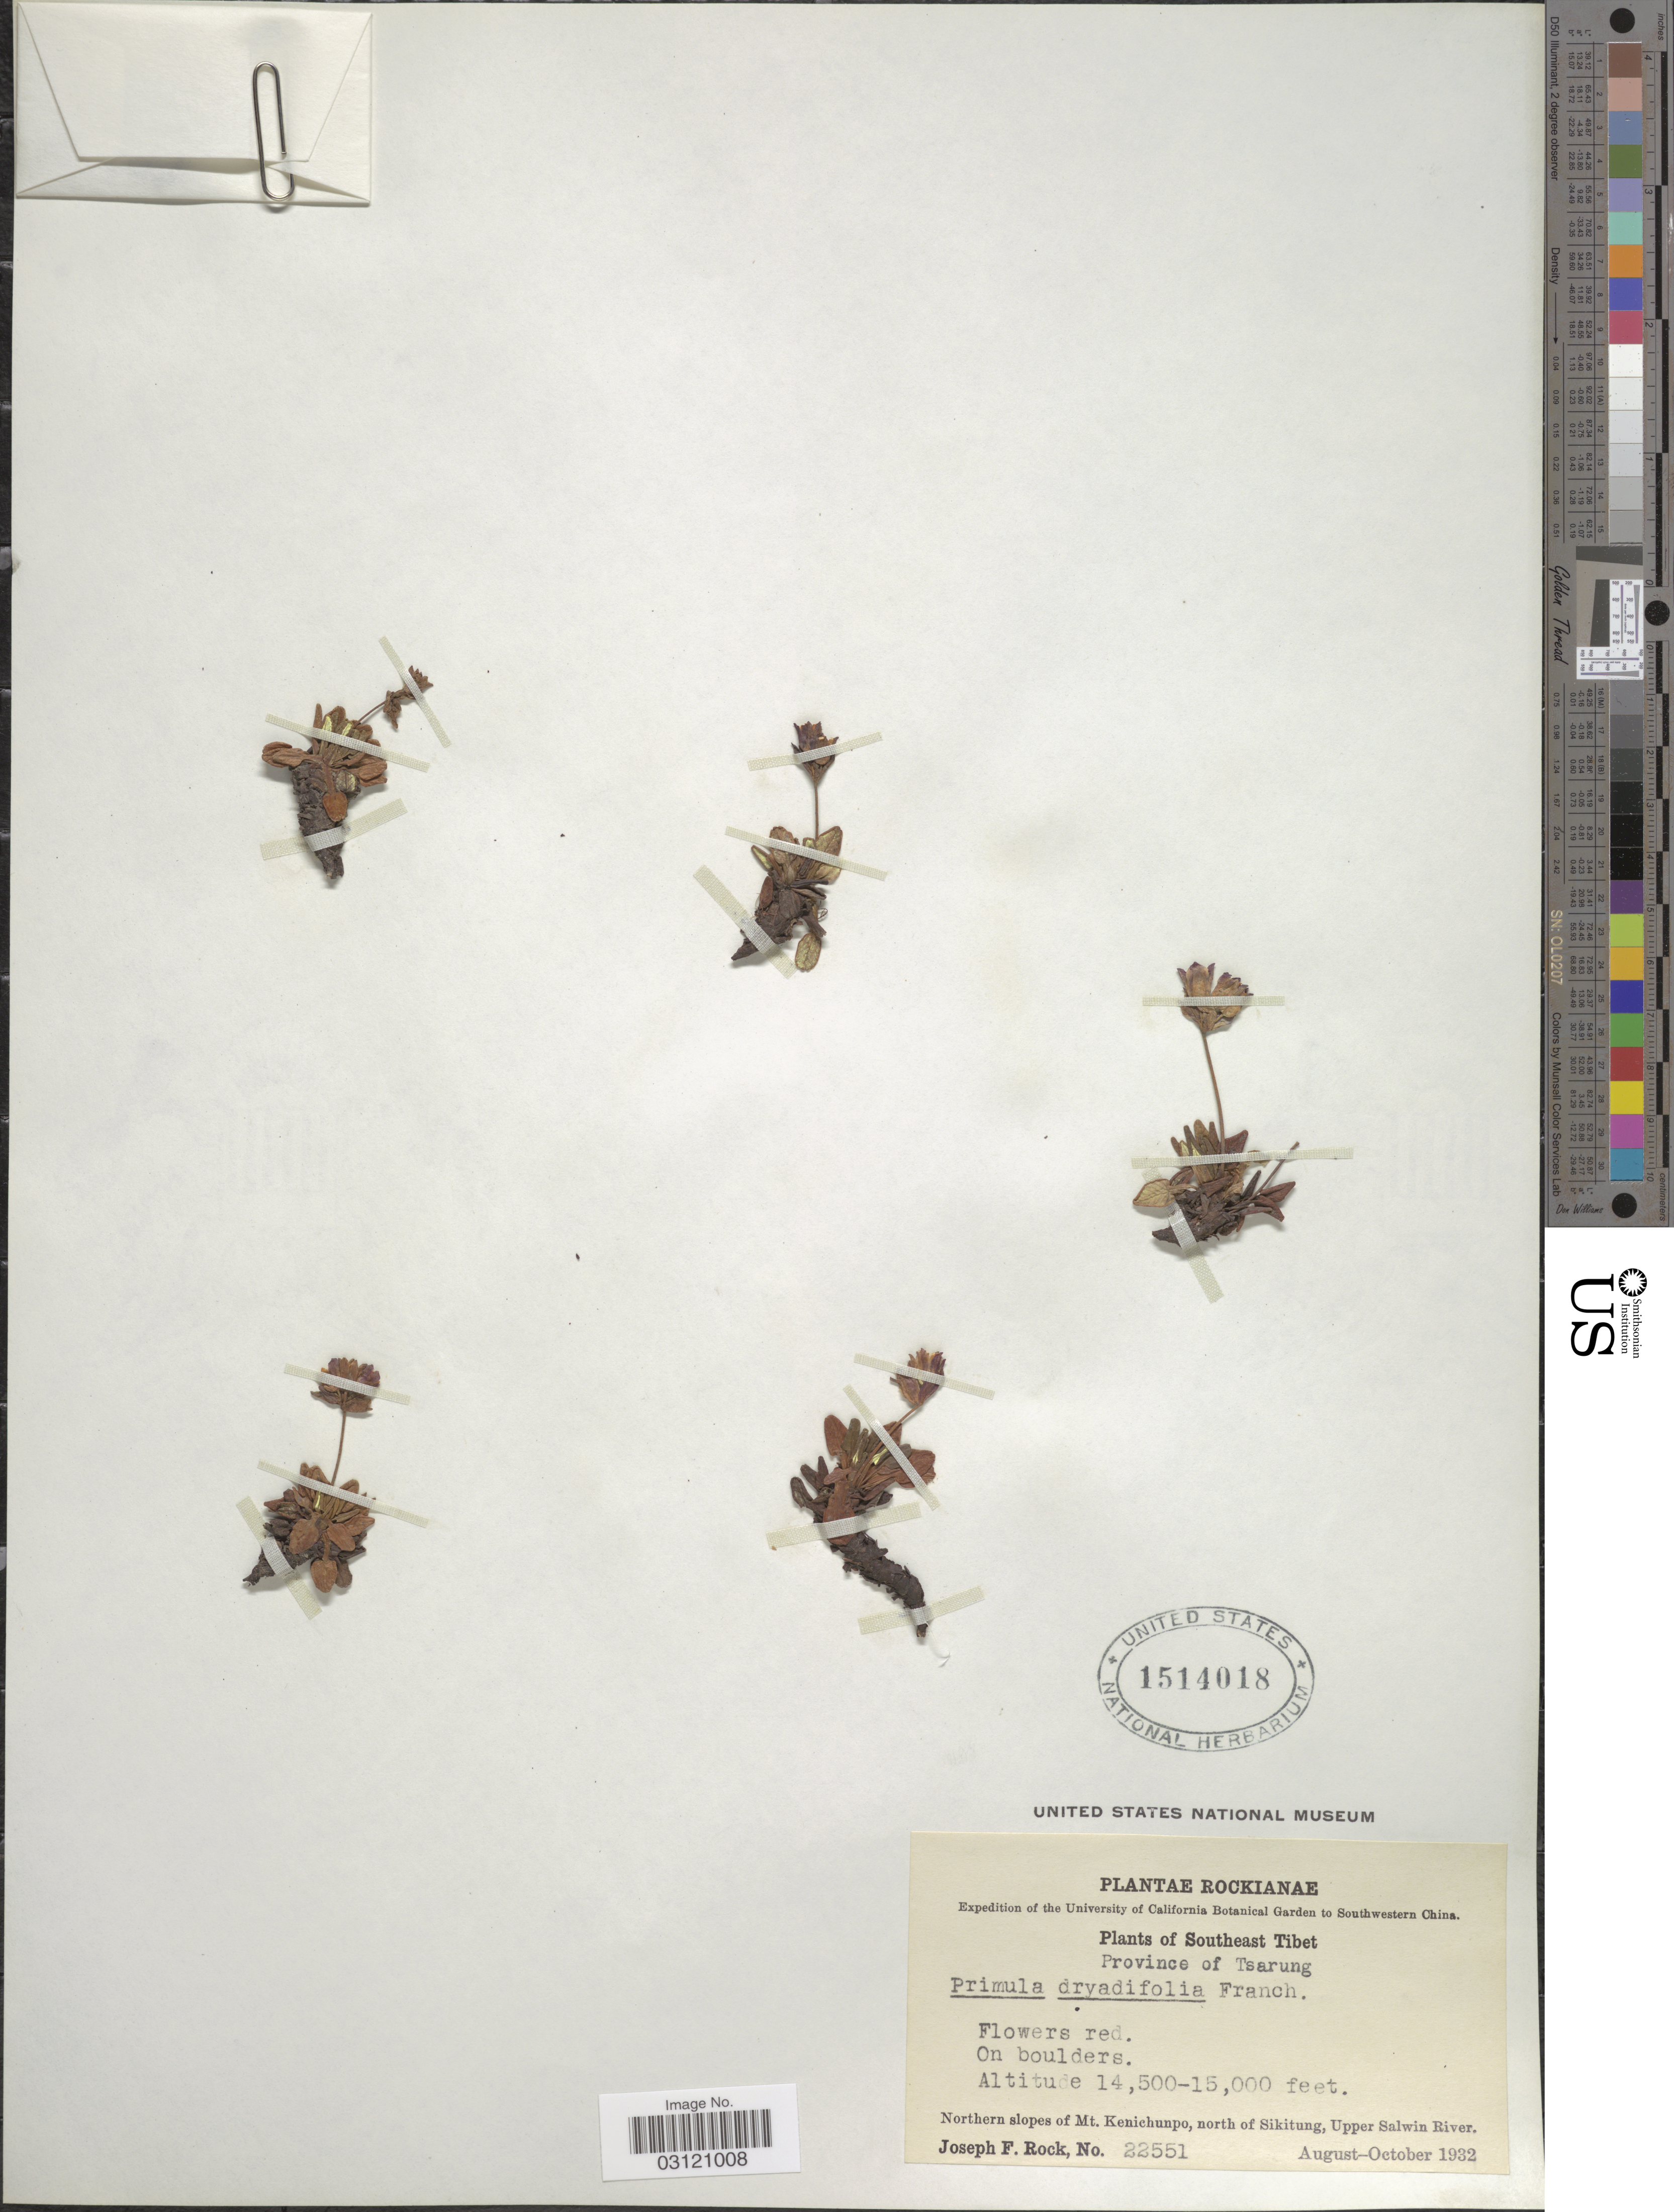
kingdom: Plantae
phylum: Tracheophyta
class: Magnoliopsida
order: Ericales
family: Primulaceae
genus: Primula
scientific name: Primula dryadifolia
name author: Franch.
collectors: J. F. Rock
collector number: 22551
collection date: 1932-08/1932-10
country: China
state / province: Xizang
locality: Southwestern China. Southeast Tibet. Province of Tsarung. Northern slopes of Mt. Kenichunpo, north of Sikitung, Upper Salwin River.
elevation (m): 4420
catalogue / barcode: US 1514018